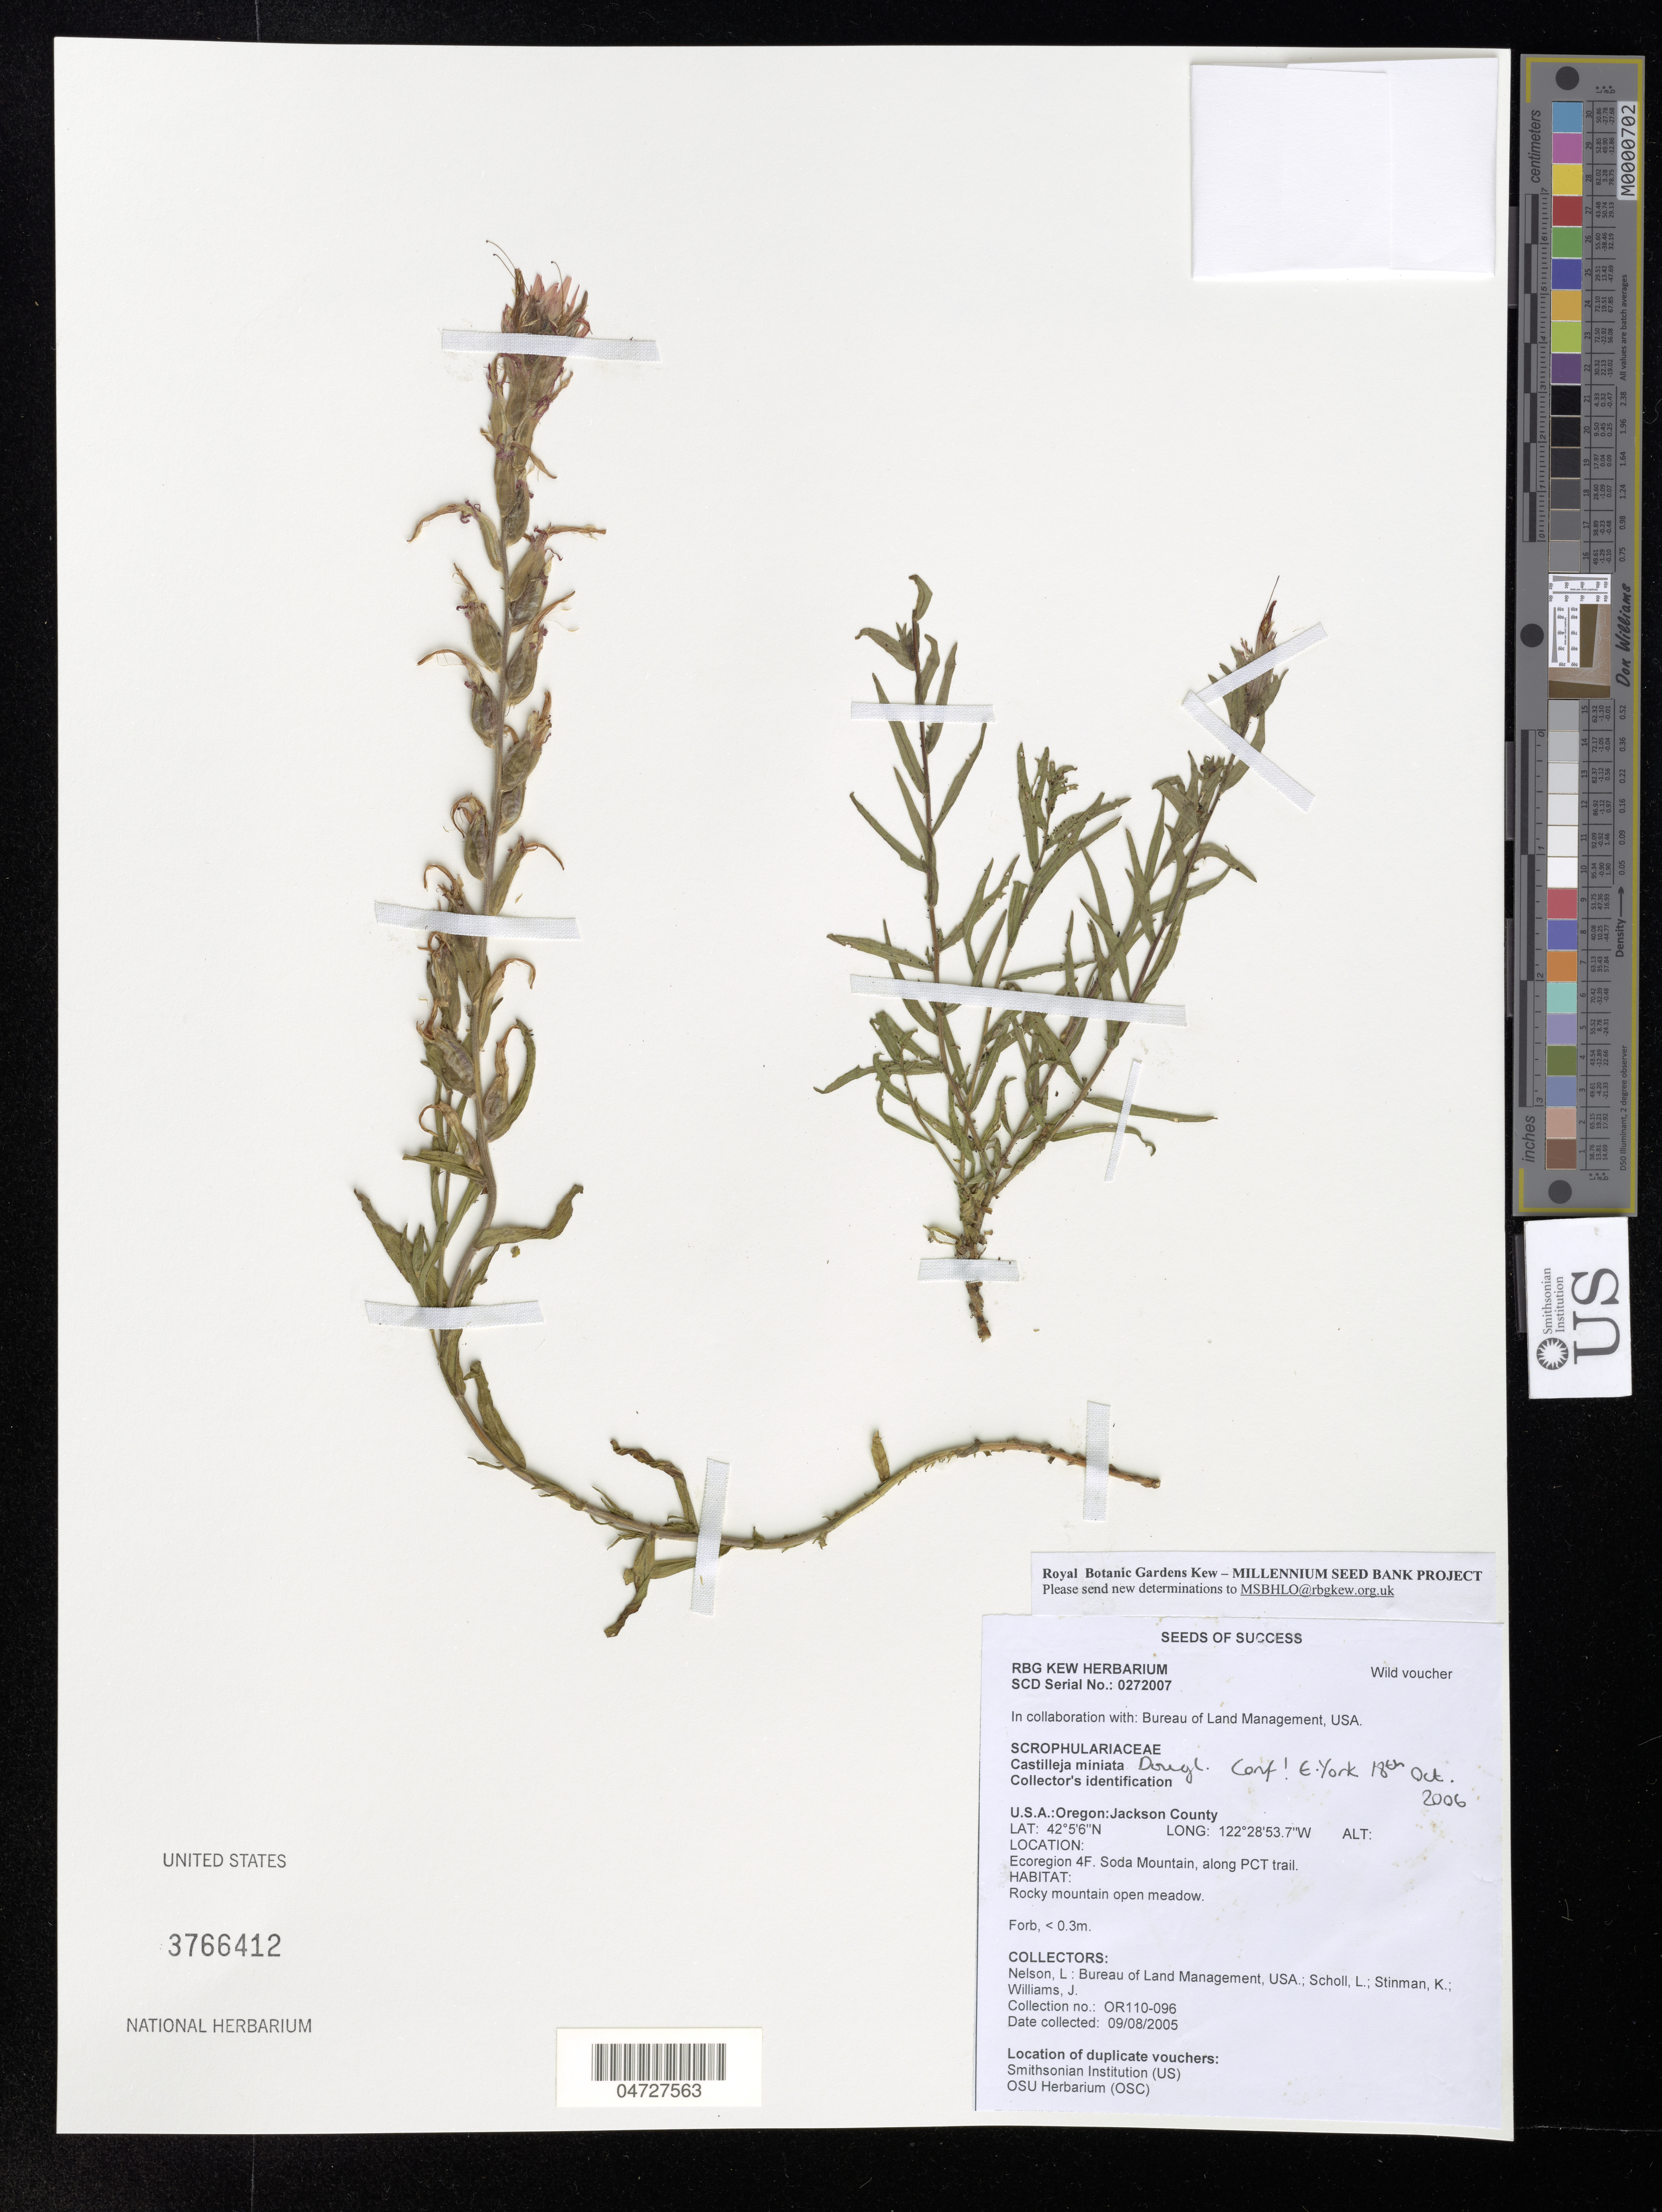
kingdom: Plantae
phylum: Tracheophyta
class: Magnoliopsida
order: Lamiales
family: Orobanchaceae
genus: Castilleja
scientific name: Castilleja miniata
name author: Douglas ex Hook.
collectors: L. Nelson, L. Scholl, K. Stinman & J. Williams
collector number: OR110-096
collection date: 2005-08-09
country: United States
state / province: Oregon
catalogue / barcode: US 3766412